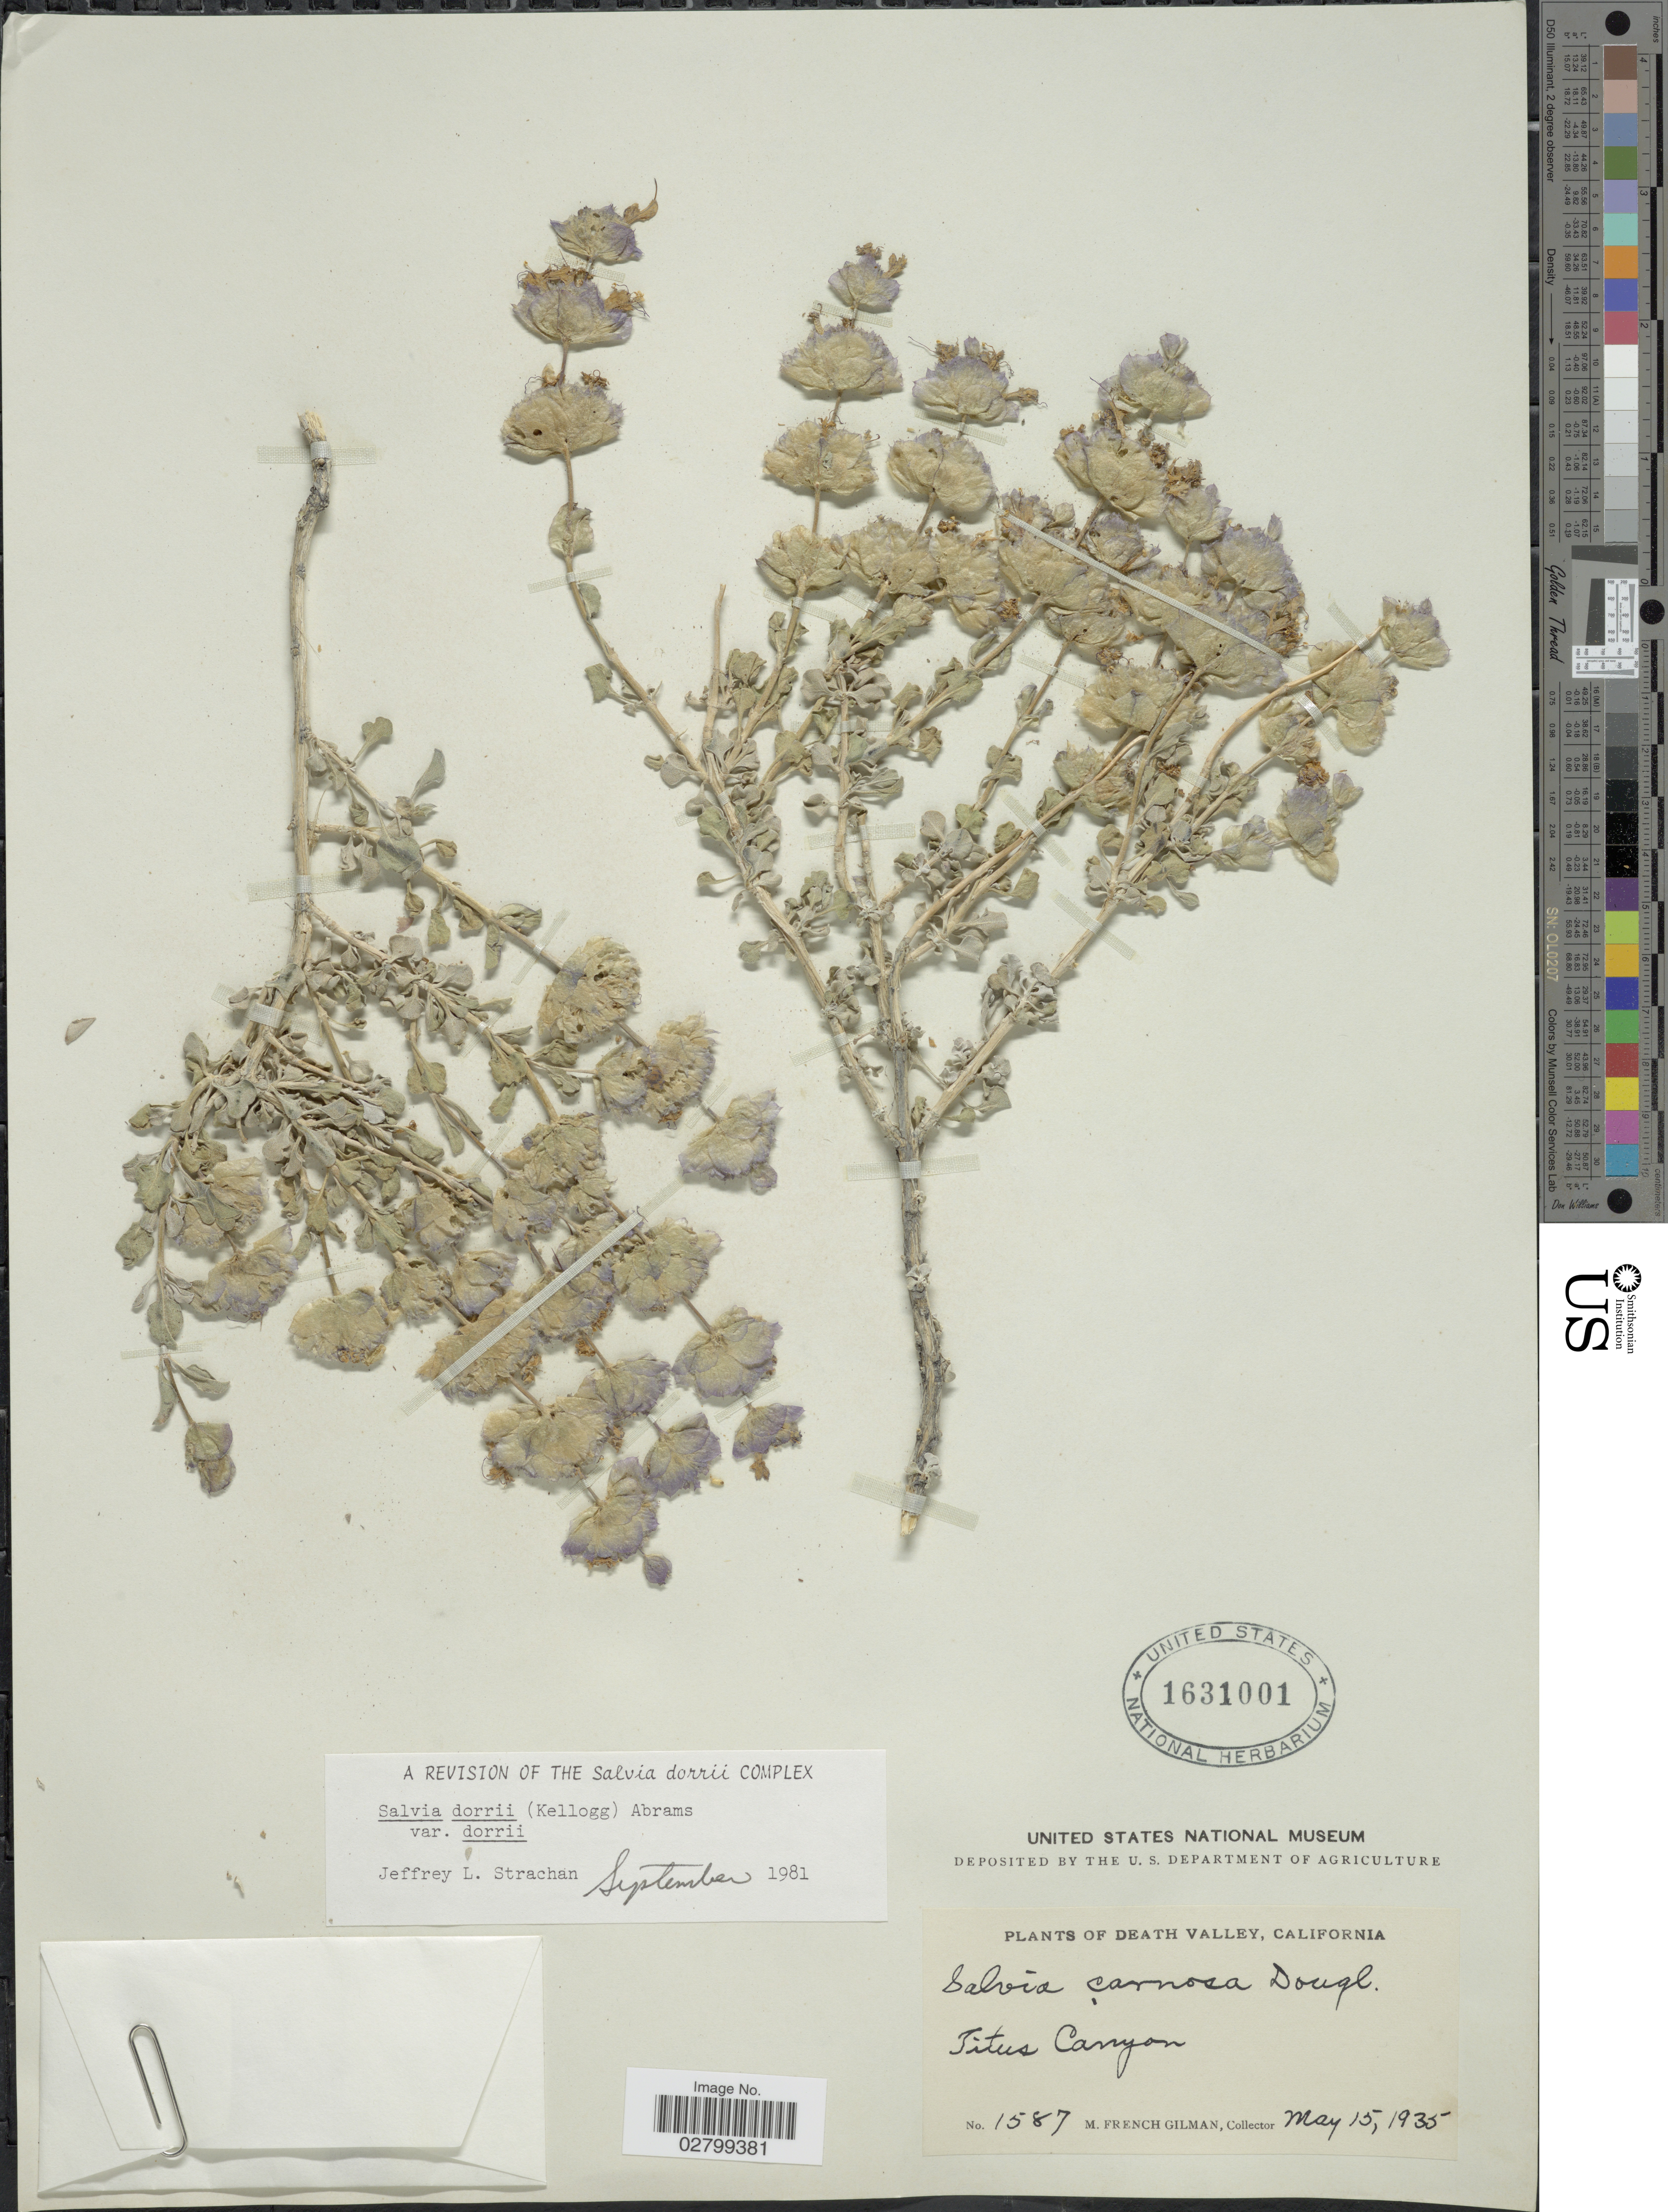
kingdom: Plantae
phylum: Tracheophyta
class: Magnoliopsida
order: Lamiales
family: Lamiaceae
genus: Salvia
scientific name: Salvia dorrii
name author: (Kellogg) Abrams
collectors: M. F. Gilman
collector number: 1587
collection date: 1935-05-15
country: United States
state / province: California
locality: Death Valley. Titus Canyon.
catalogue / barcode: US 1631001